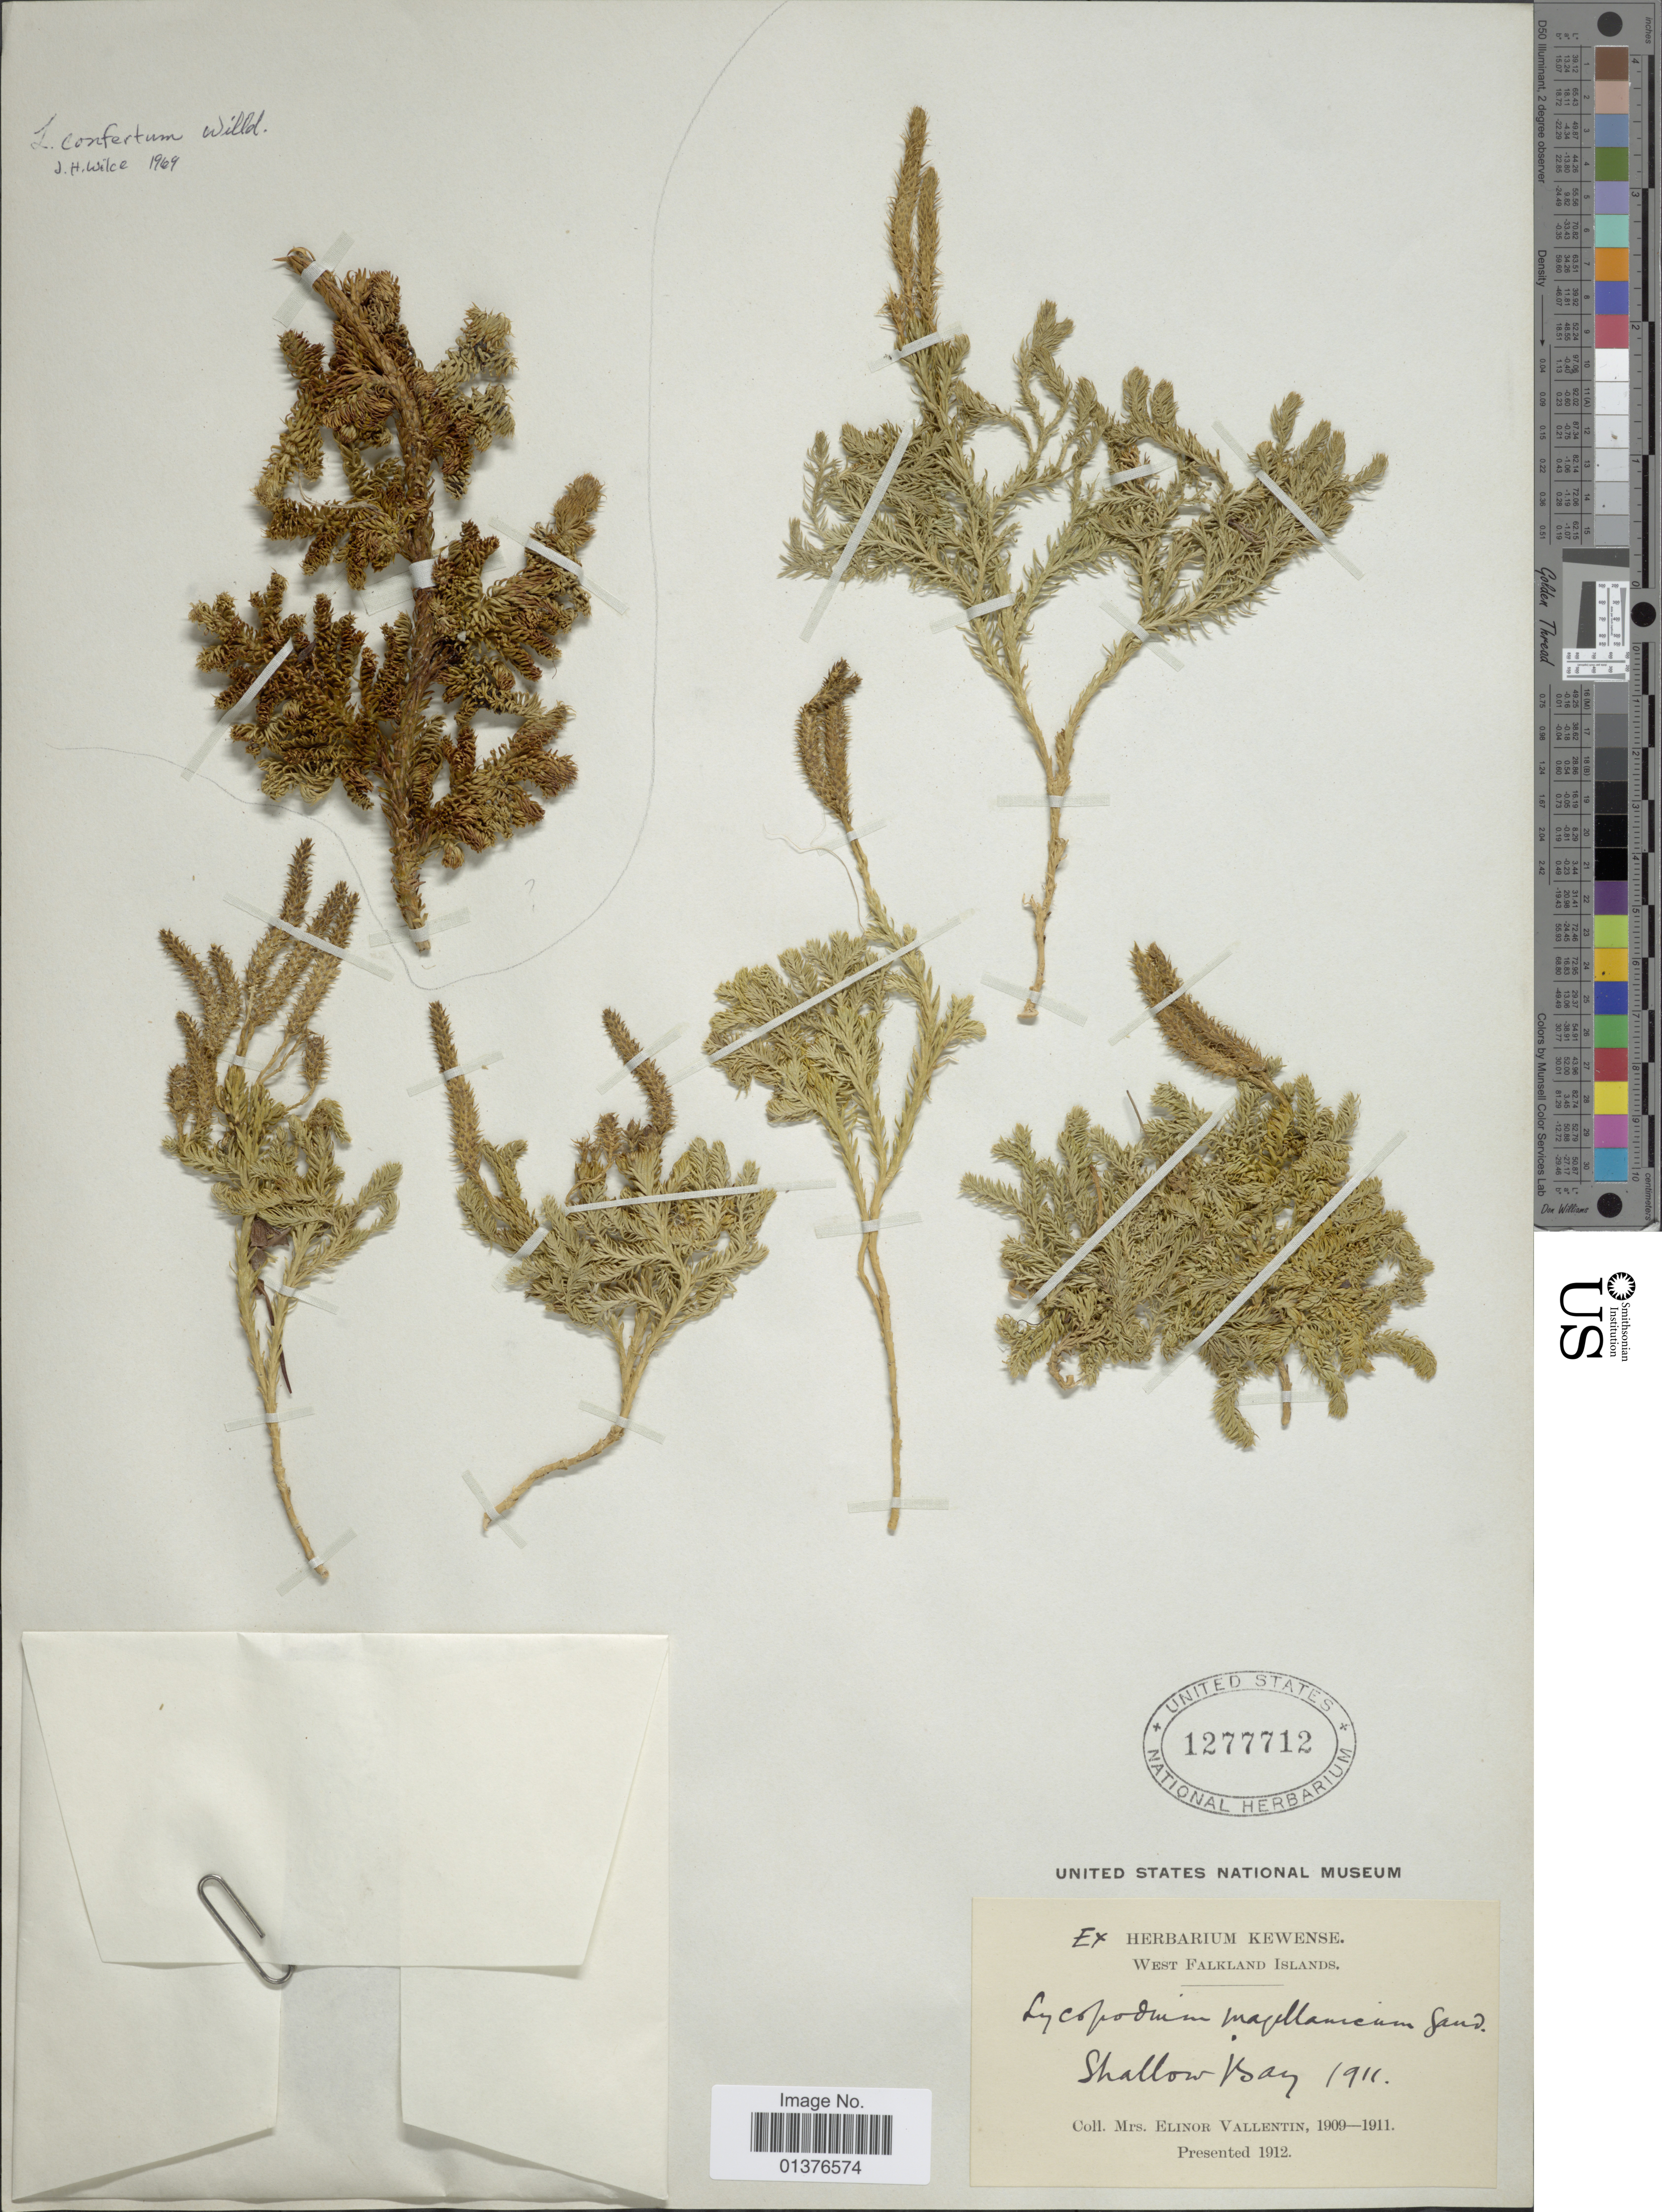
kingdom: Plantae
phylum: Tracheophyta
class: Lycopodiopsida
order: Lycopodiales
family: Lycopodiaceae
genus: Austrolycopodium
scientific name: Austrolycopodium magellanicum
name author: (P. Beauv.) Holub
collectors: M. Valerio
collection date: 1909/1911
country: Falkland Islands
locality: West Falkland Islands, Shallow bay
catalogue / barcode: US 1277712